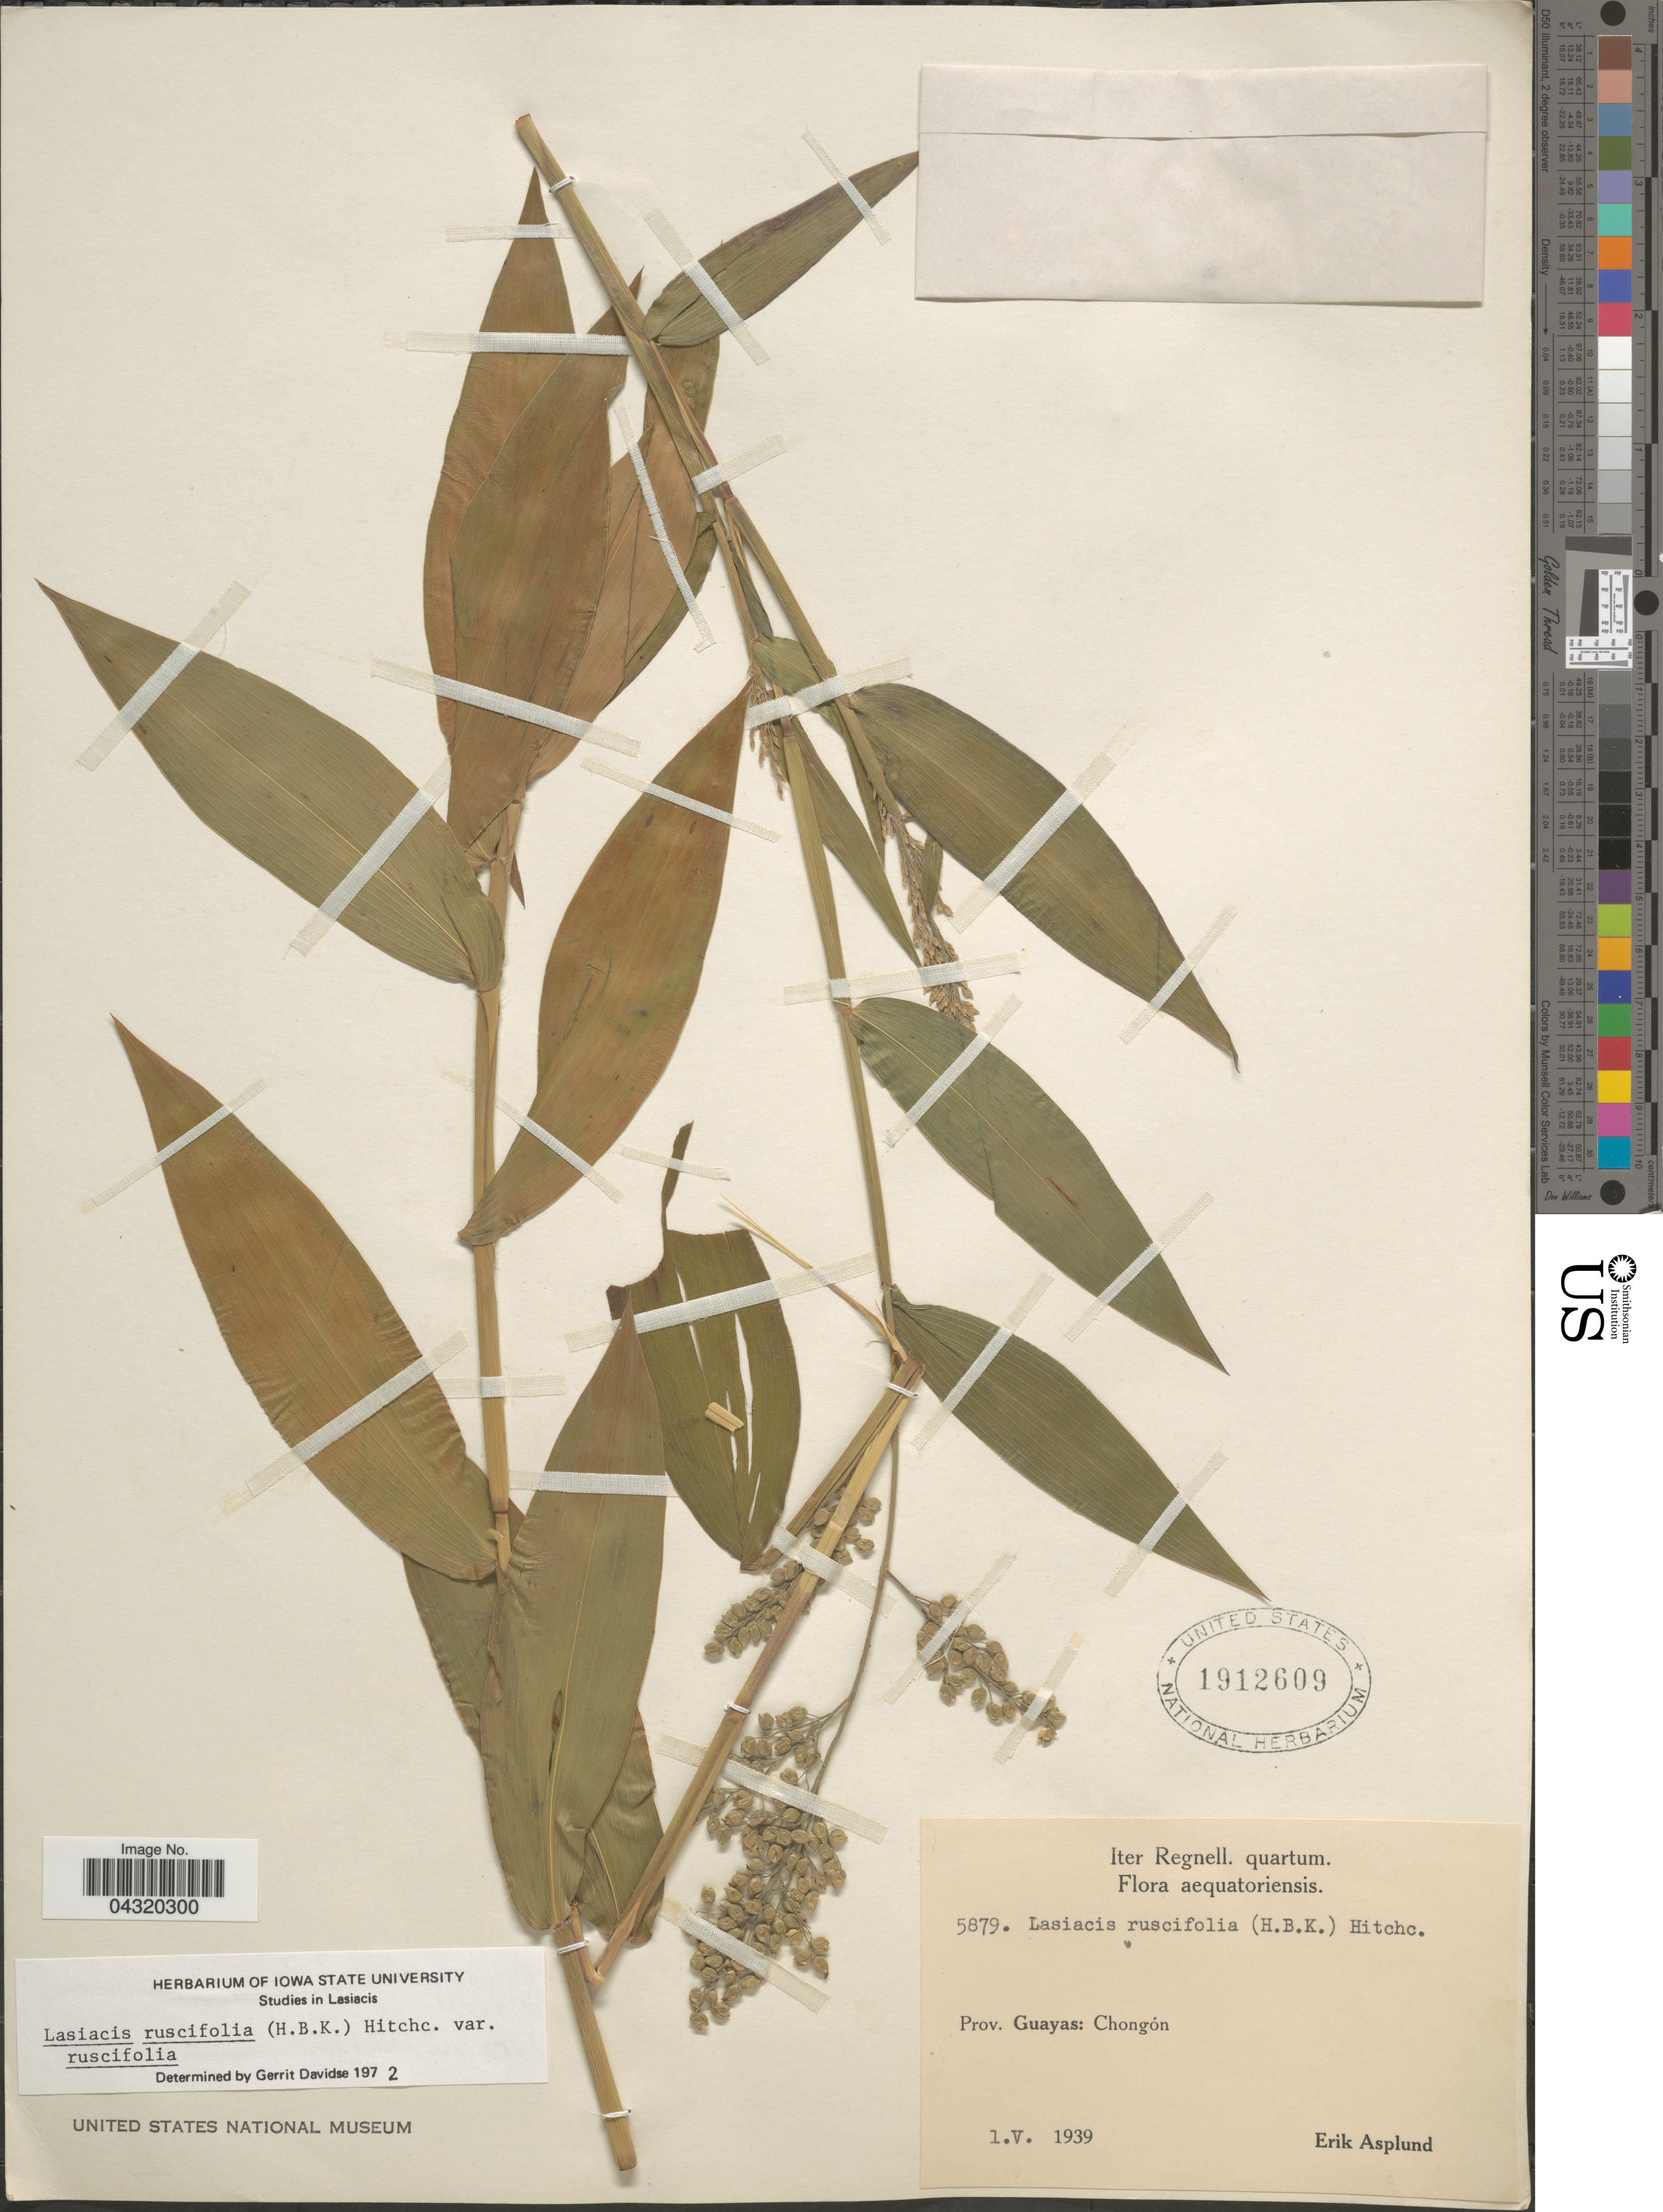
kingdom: Plantae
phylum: Tracheophyta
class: Liliopsida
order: Poales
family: Poaceae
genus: Lasiacis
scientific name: Lasiacis ruscifolia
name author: (Kunth) Hitchc.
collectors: E. Asplund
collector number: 5879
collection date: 1939-05-01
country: Ecuador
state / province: Guayas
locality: Iter Regnell. quartum. Aequatoriensis. Chongón.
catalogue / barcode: US 1912609